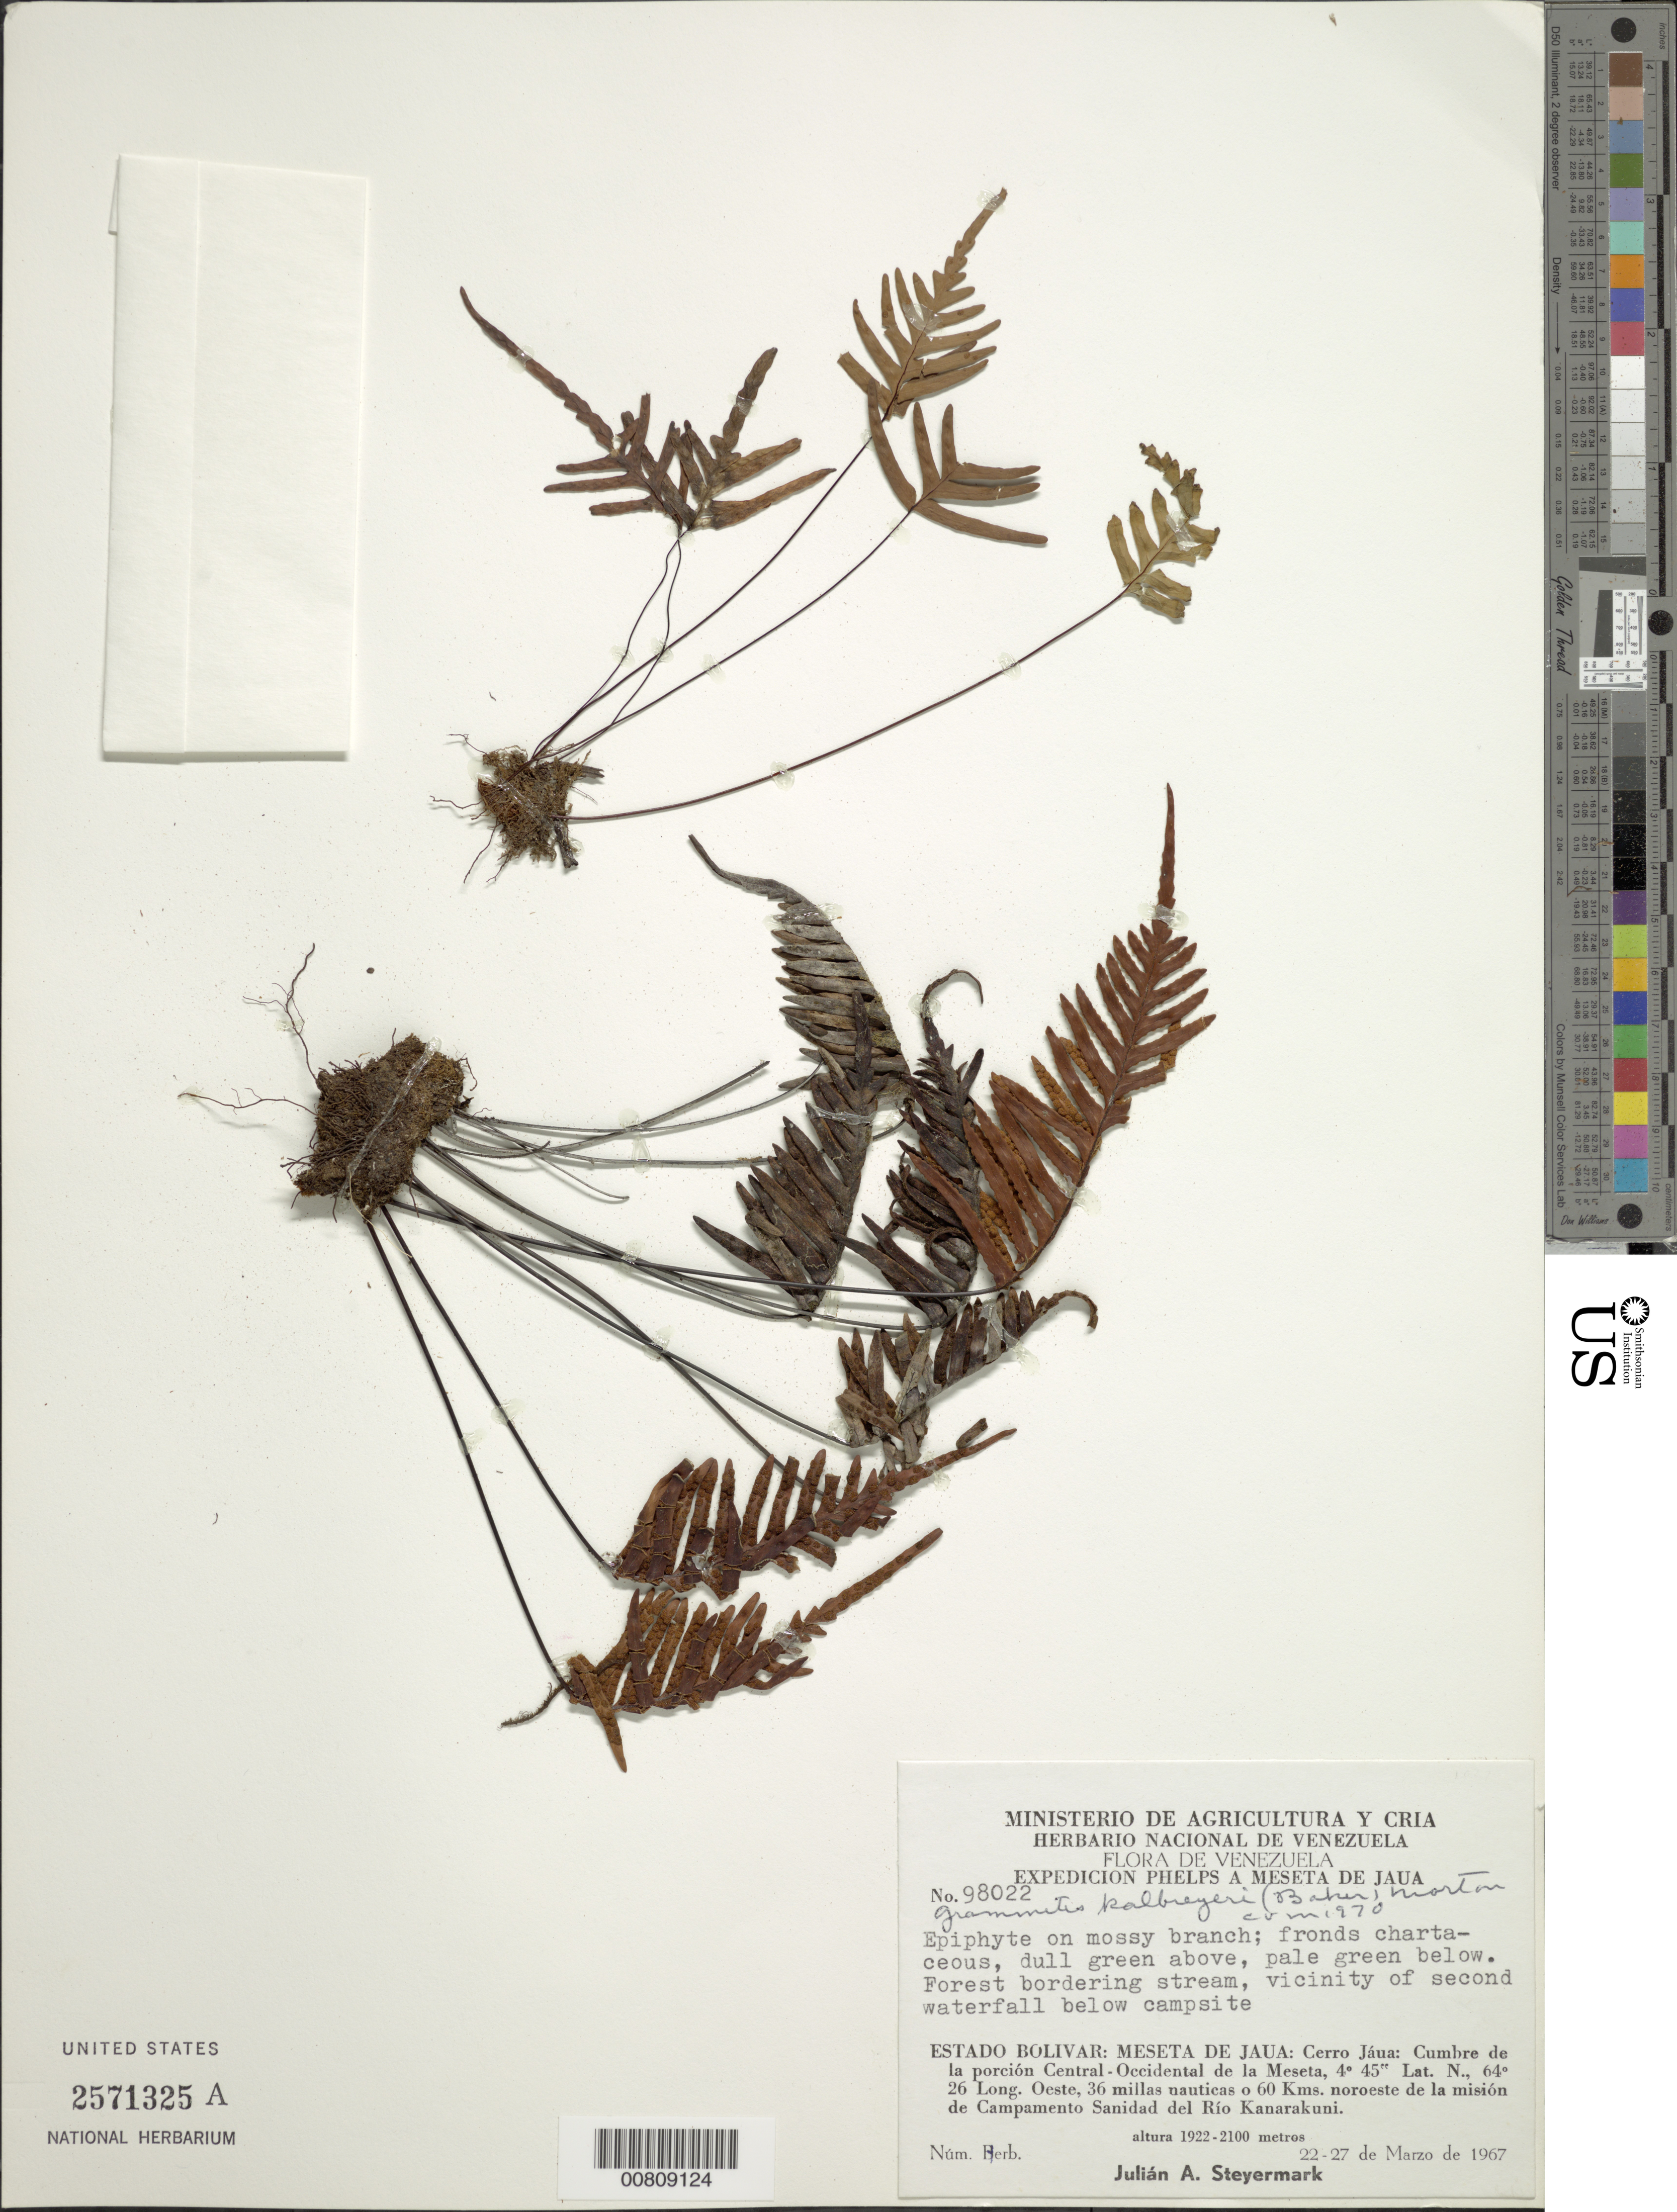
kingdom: Plantae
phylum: Tracheophyta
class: Polypodiopsida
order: Polypodiales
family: Polypodiaceae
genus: Ceradenia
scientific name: Ceradenia kalbreyeri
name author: (Baker) L.E. Bishop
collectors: J. Steyermark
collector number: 98022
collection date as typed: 22-Mar-67 to 27-Mar-67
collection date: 1967-03-22/1967-03-27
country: Venezuela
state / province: Bolívar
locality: Meseta del Jaua: Cerro Jáua, cumbre de la porcion Central-Occidental de la Meseta, 36 millas nauticas o 60 km NO de la mision de Campamento Sanidad del Río Kanarakuni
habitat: Forest bordering stream, near waterfall, on mossy branch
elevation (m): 1922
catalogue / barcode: US 2571325A